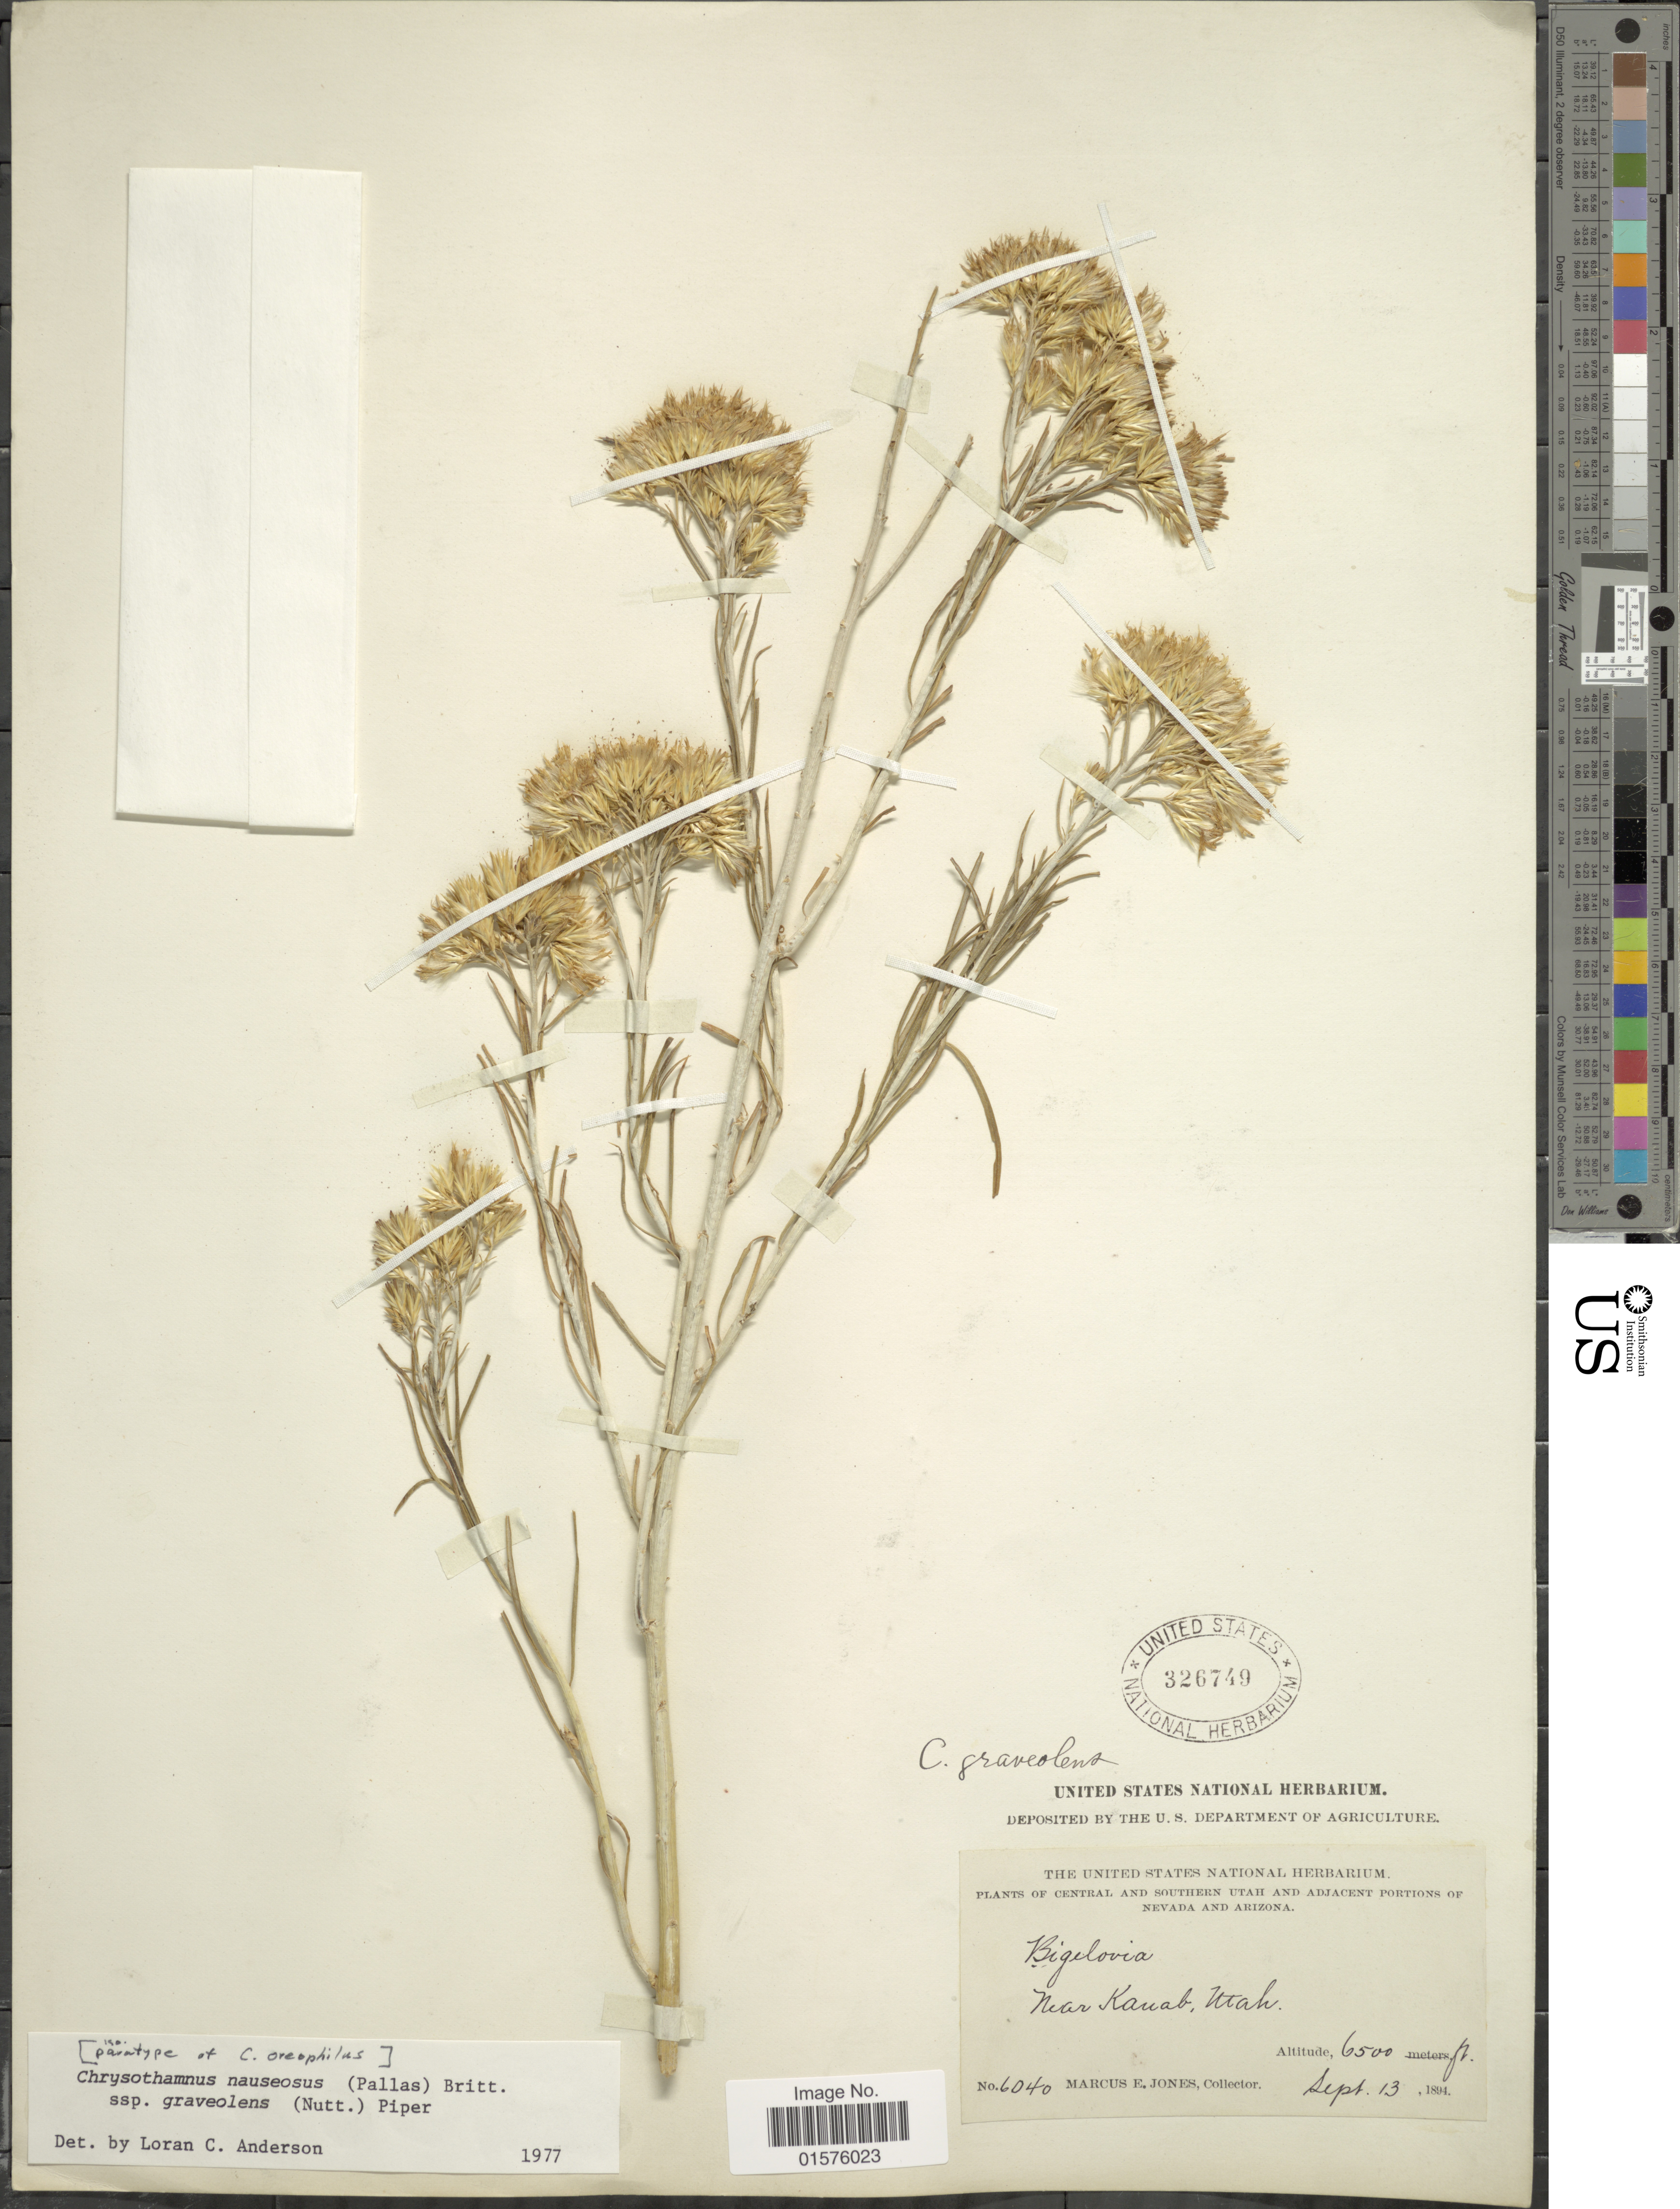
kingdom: Plantae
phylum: Tracheophyta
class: Magnoliopsida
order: Asterales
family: Asteraceae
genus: Ericameria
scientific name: Ericameria nauseosa var. graveolens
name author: (Nutt.) Reveal & Schuyler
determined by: Urbatsch, Lowell E., Curator (LSU), Louisiana State University (UNITED STATES)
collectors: M. E. Jones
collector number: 6040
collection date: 1894-09-13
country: United States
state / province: Utah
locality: Central and southern Utah and adjacent portions of Nevada and Arizona, near Kanab. Utah.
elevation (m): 1981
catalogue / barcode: US 326749